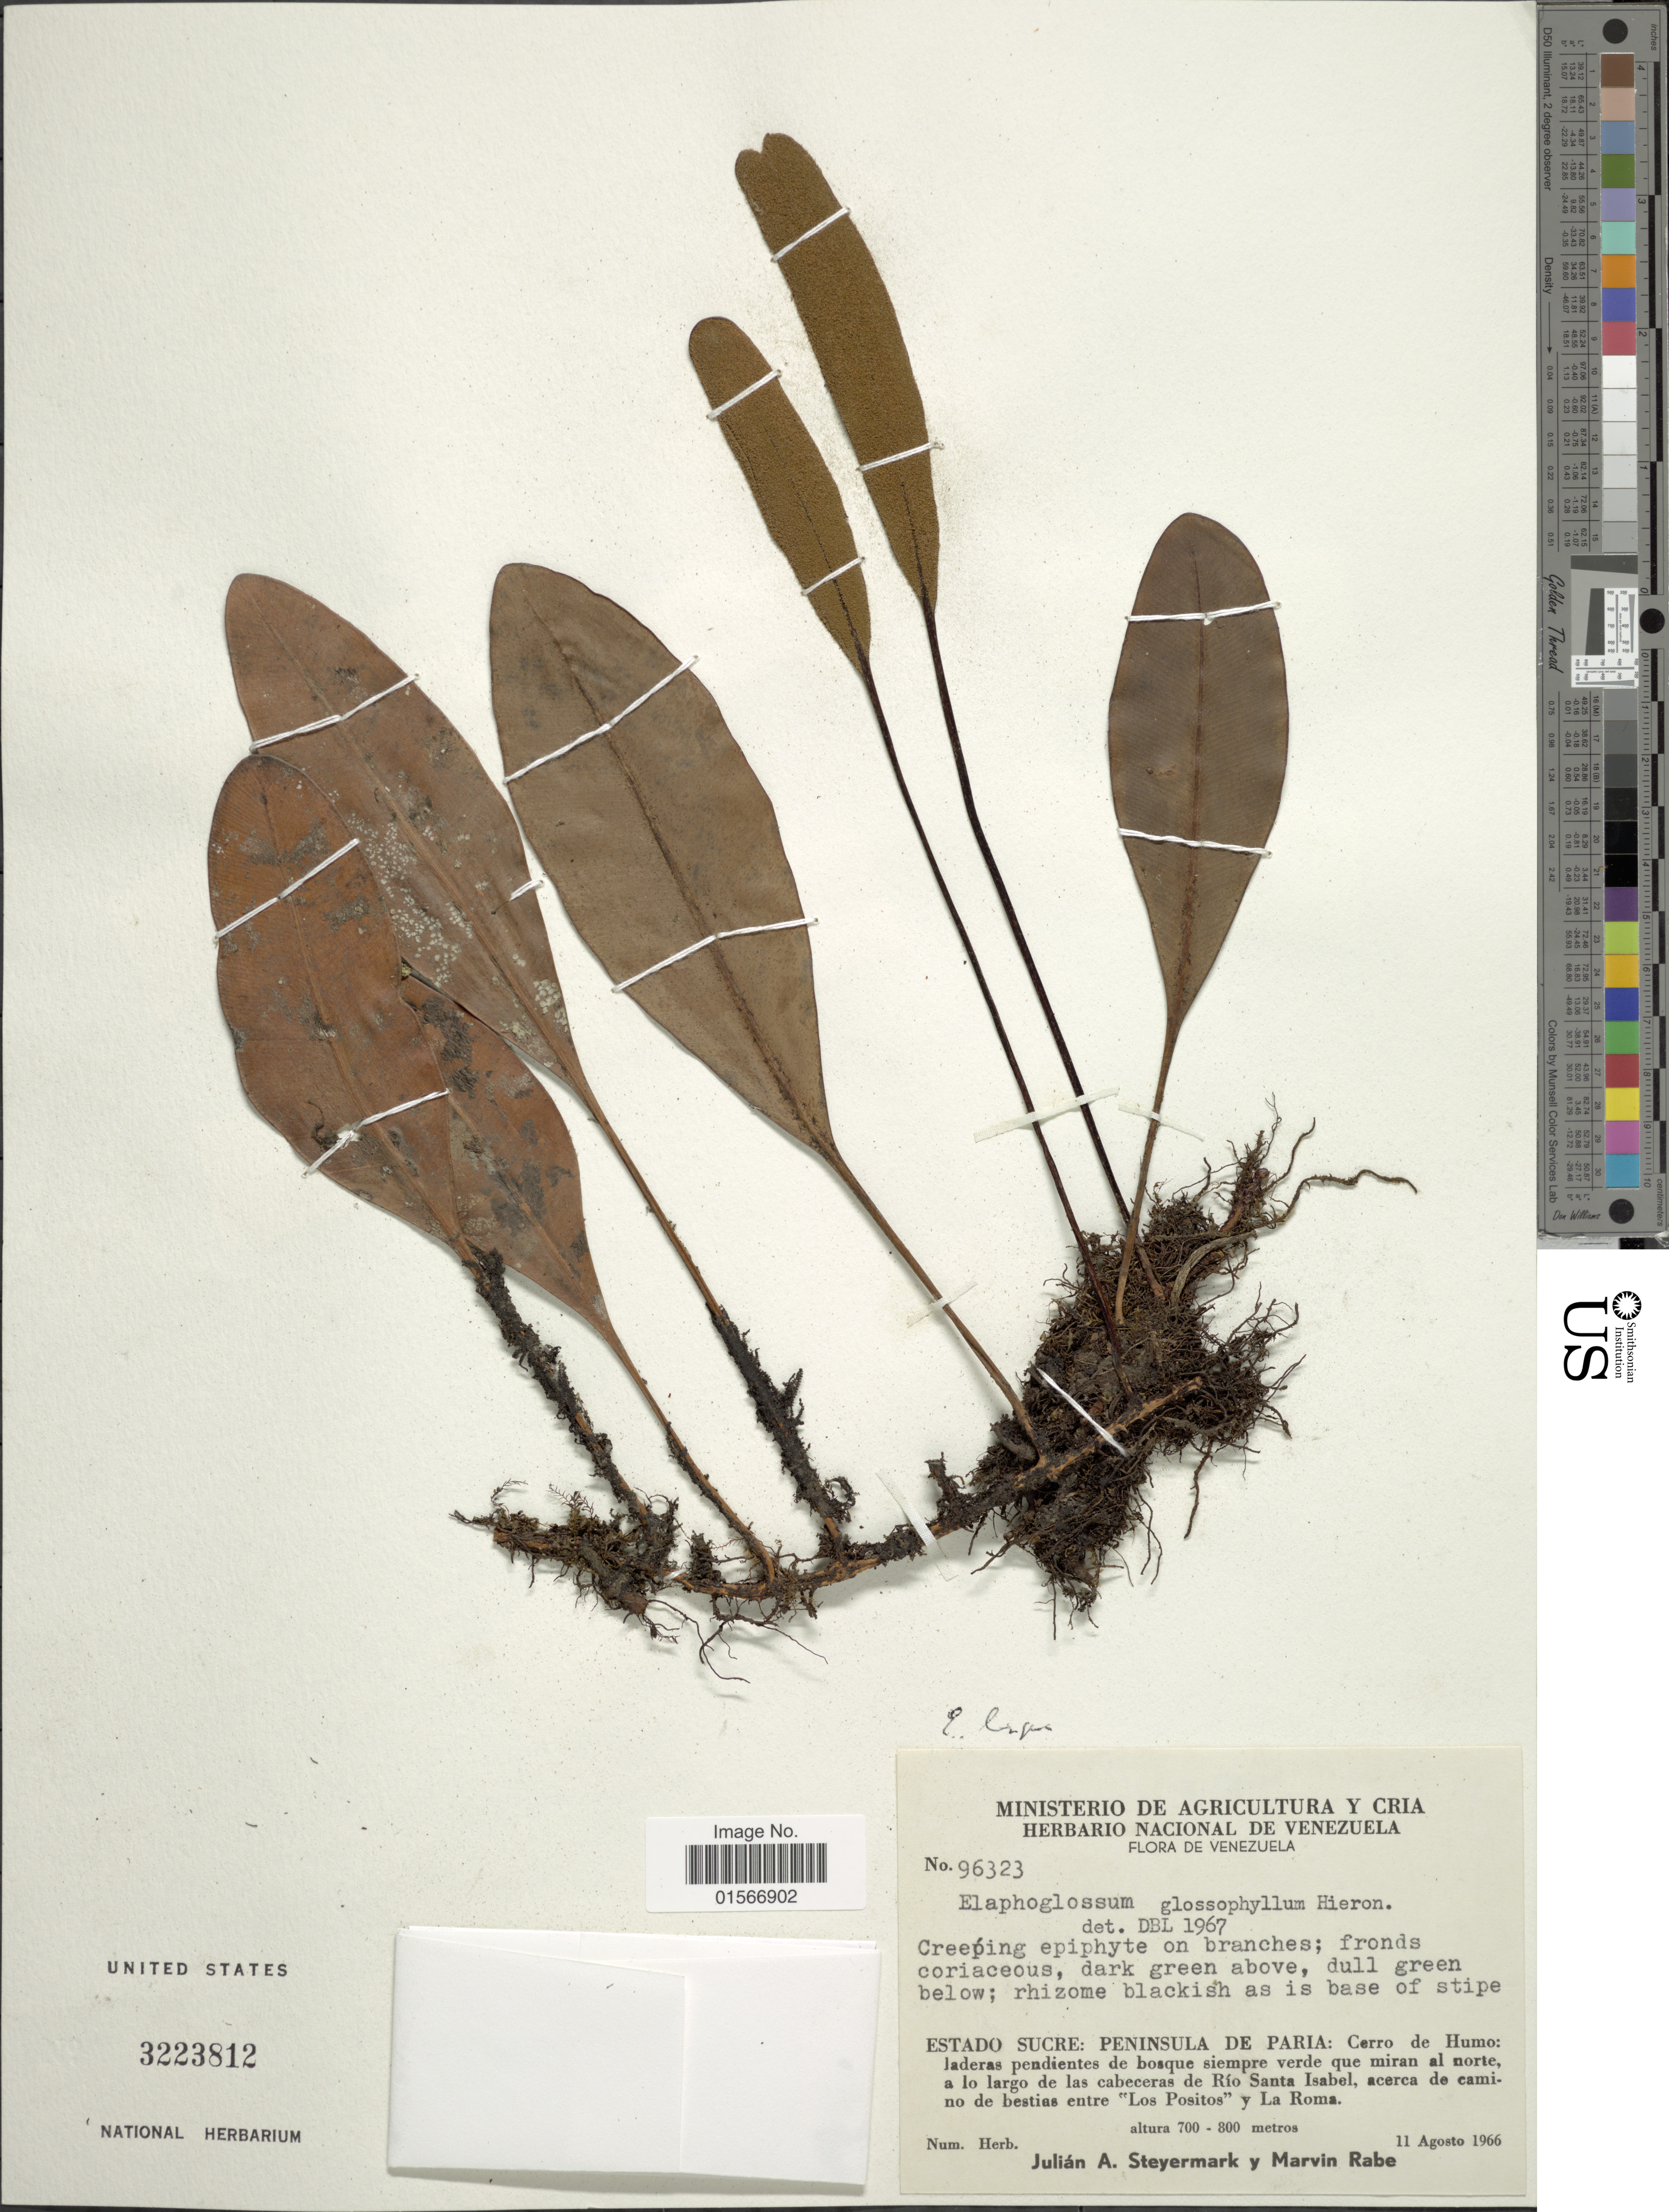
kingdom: Plantae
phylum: Tracheophyta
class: Polypodiopsida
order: Polypodiales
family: Dryopteridaceae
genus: Elaphoglossum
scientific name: Elaphoglossum lingua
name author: (C. Presl) Brack.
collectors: J. Steyermark & M. Rabe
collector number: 96323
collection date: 1966-08-11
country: Venezuela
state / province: Sucre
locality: Peninsula de Paria: Cerro de Humo: laderas pendientes de bosque siempre verde que miran al norte, a lo largo de las cabeceras de Ríp Santa Isabel, acera de camino de bestias entre 'Los Positos' y La Roma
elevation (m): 700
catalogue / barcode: US 3223812